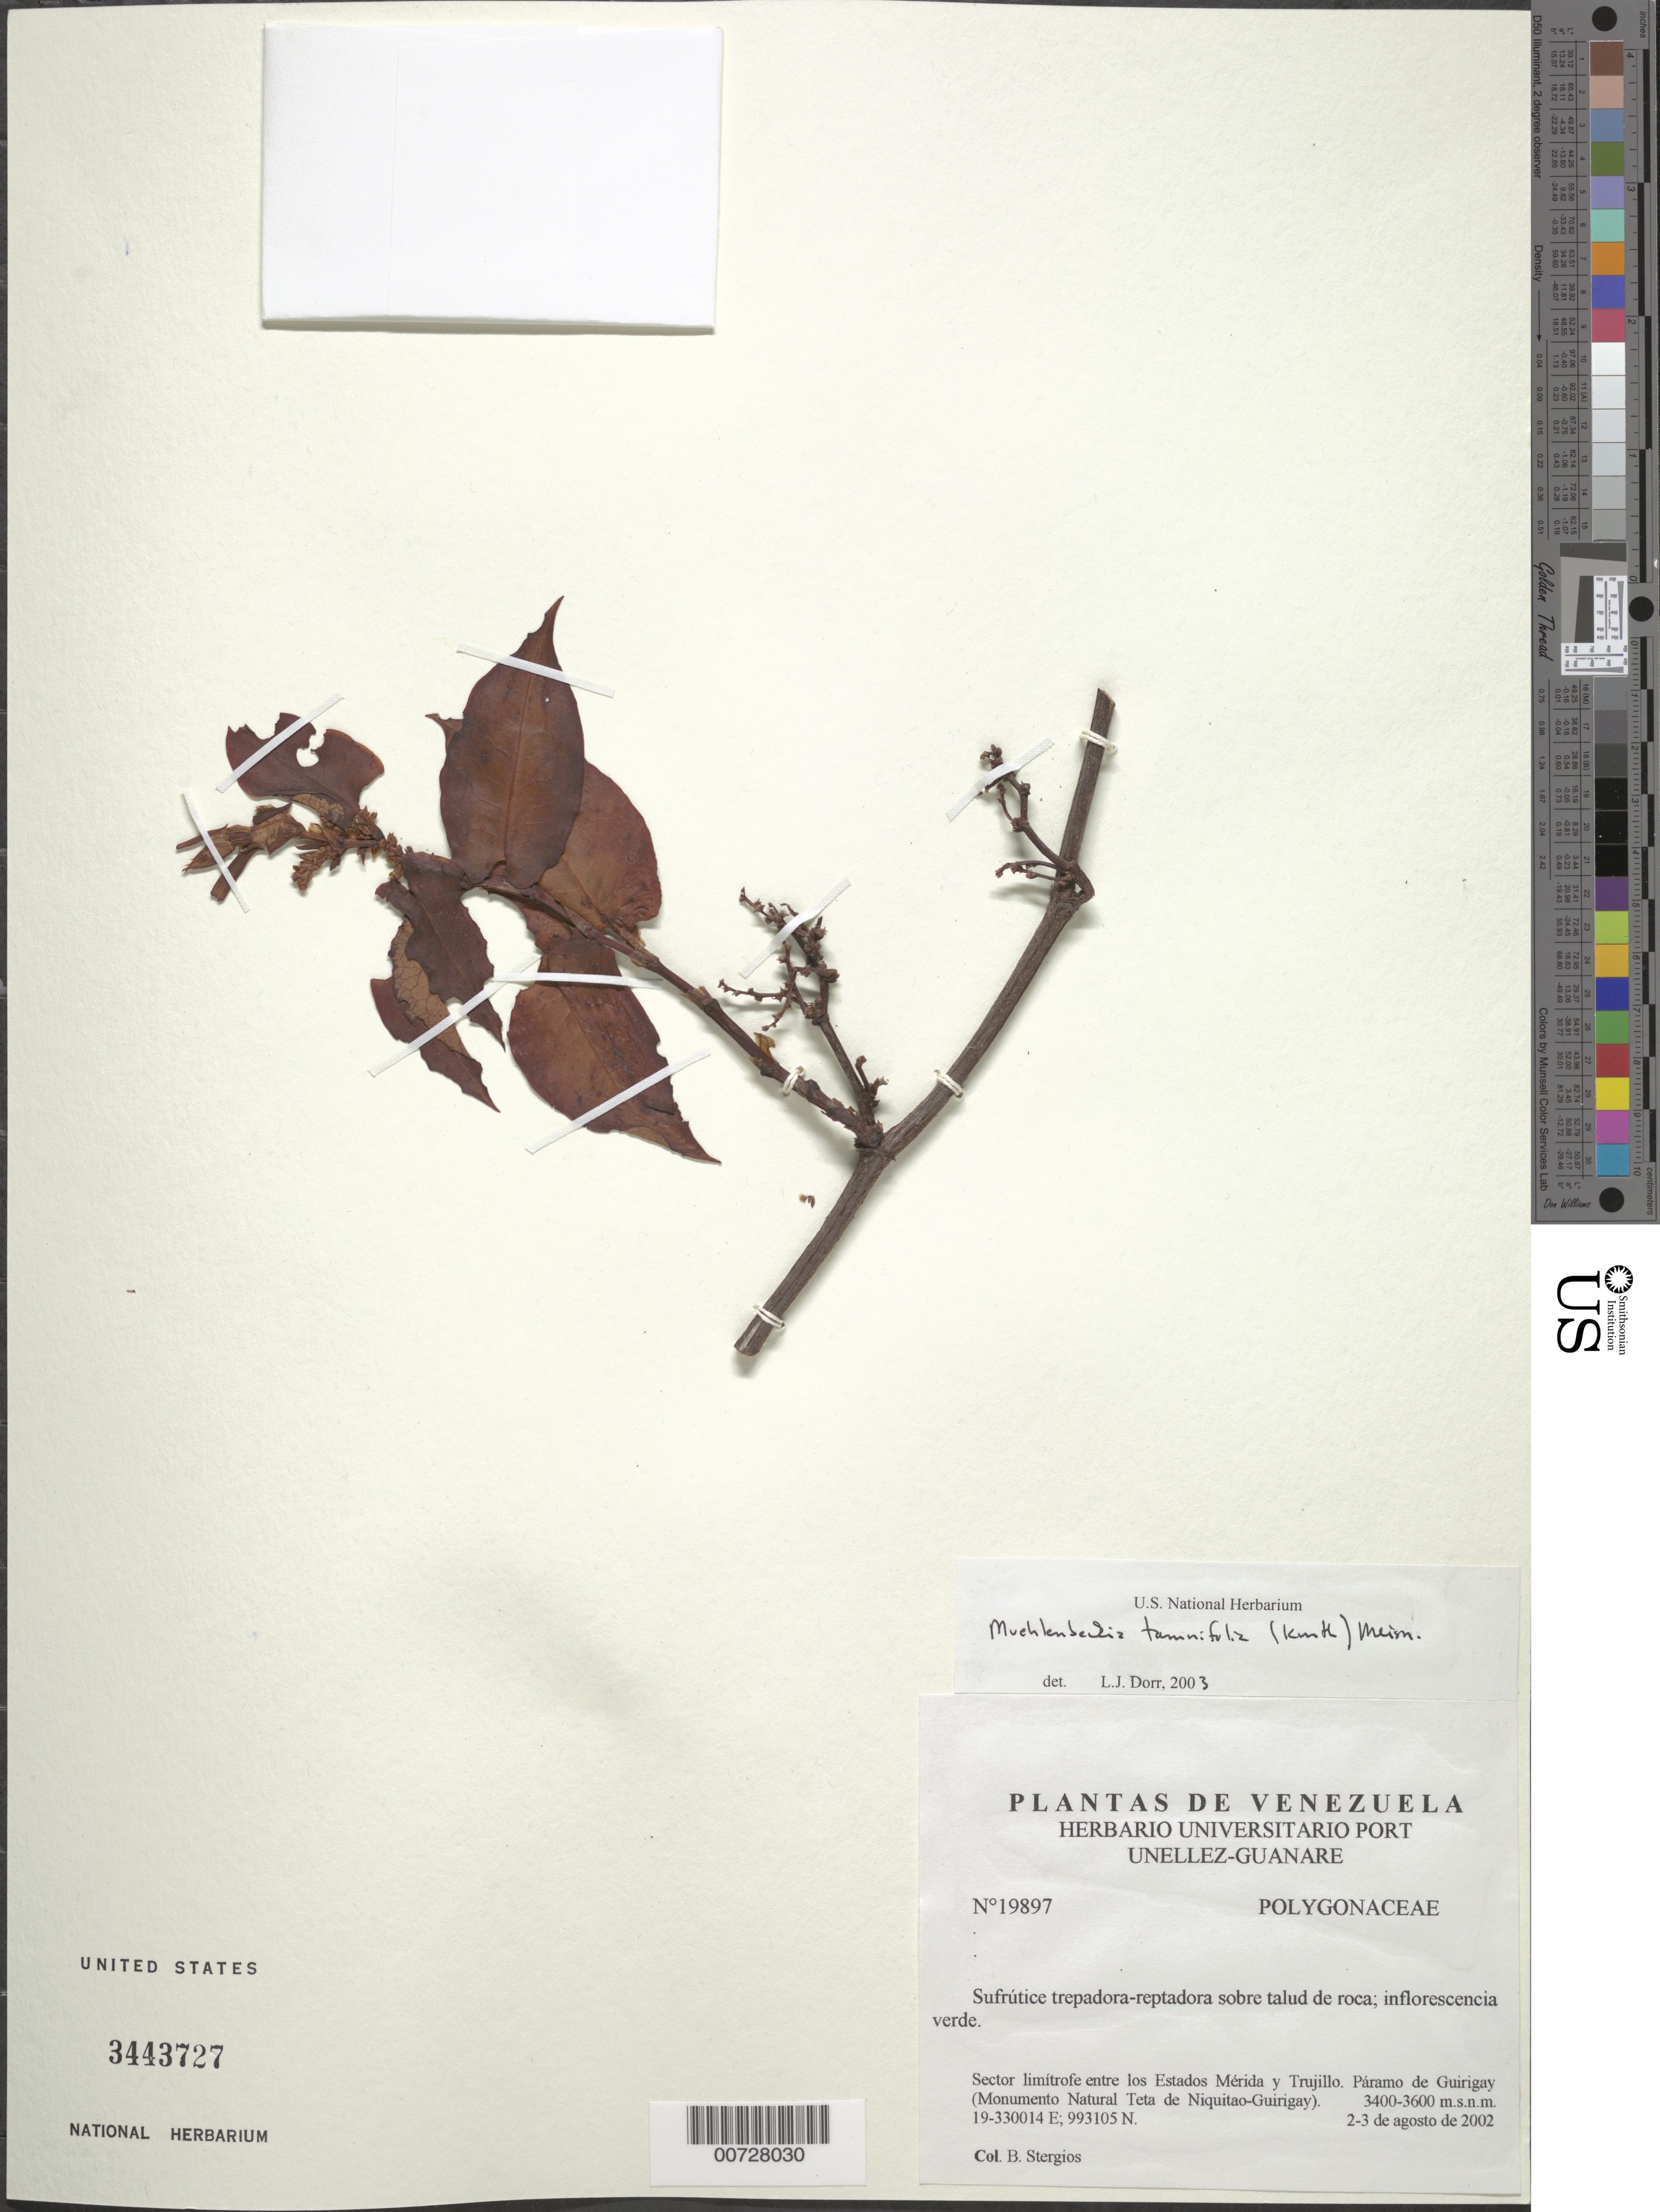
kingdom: Plantae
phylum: Tracheophyta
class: Magnoliopsida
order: Caryophyllales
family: Polygonaceae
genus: Muehlenbeckia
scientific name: Muehlenbeckia tamnifolia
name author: (Kunth) Meisn.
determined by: Dorr, L. J., (BOT), Smithsonian Institution - National Museum of Natural History (UNITED STATES)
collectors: B. G. Stergios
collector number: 19897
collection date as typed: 02 Aug 2002 to 03 Aug 2003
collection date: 2002-08-02/2003-08-03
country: Venezuela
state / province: Trujillo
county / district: Boconó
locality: Páramo de Guirigay (Monumento Natural Teta de Niquitao-Guirigay). Sector limítrofe entre los Estados Mérida y Trujillo.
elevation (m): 3400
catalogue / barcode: US 3443727